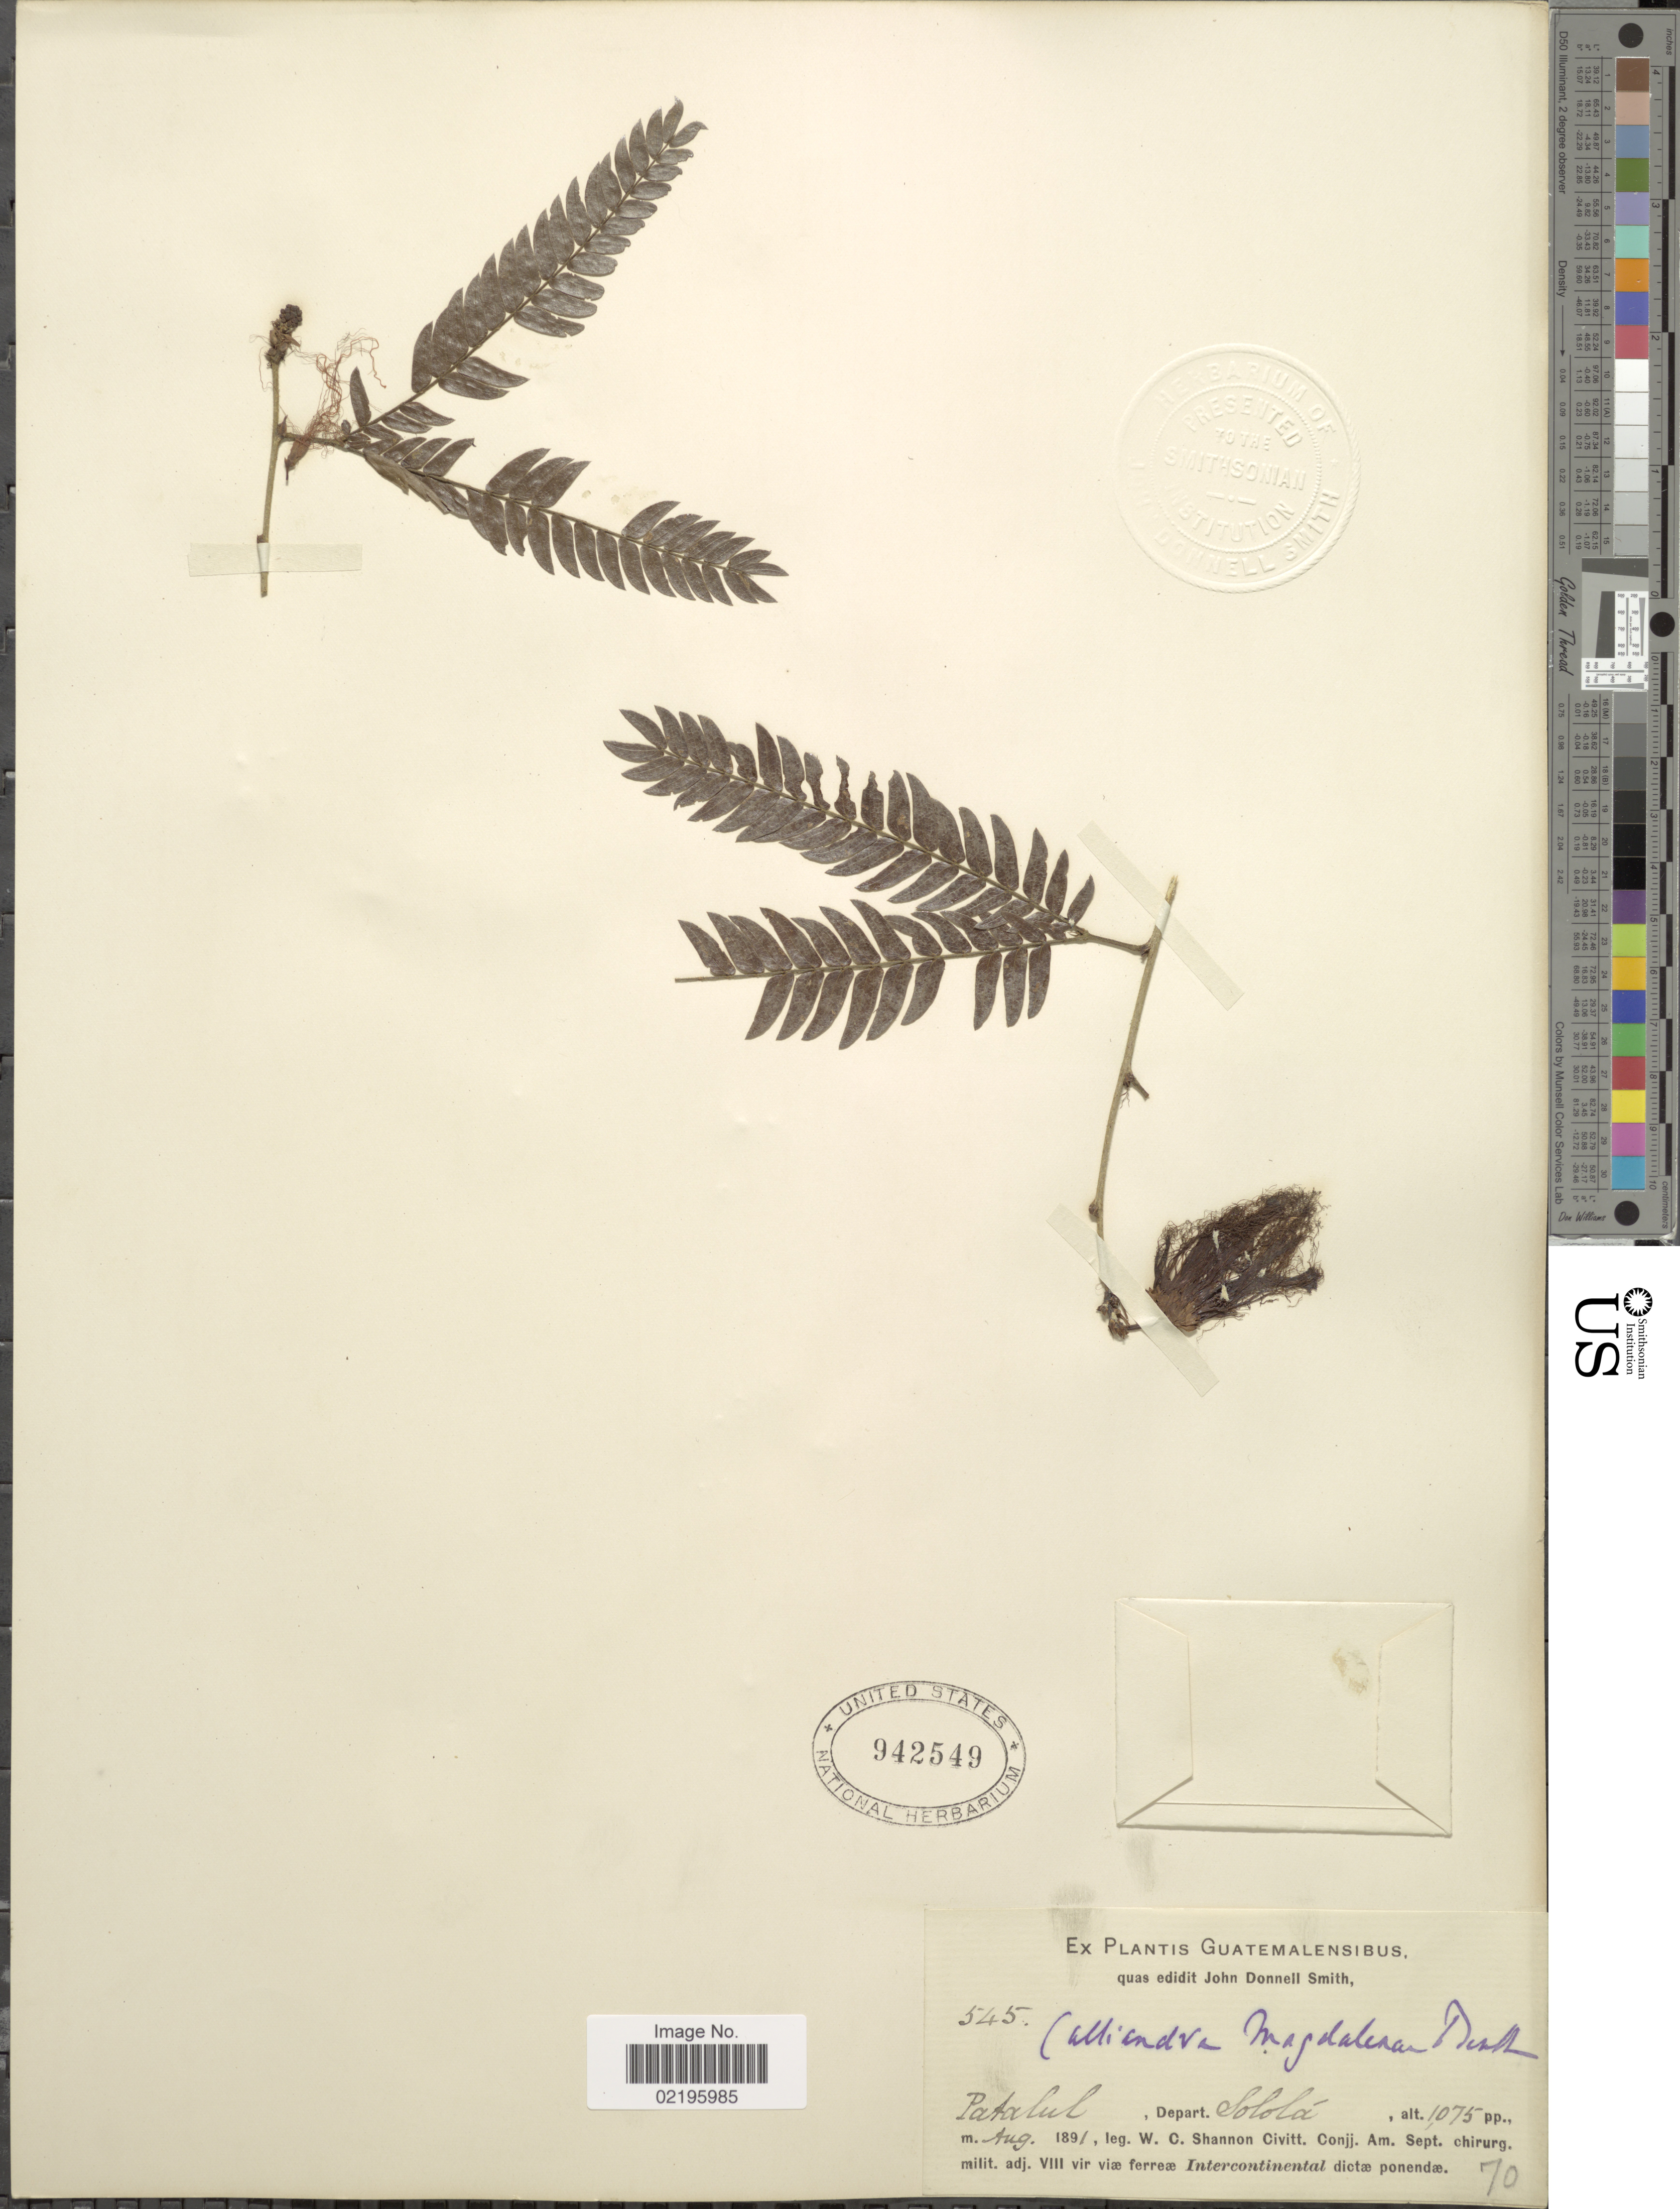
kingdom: Plantae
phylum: Tracheophyta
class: Magnoliopsida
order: Fabales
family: Fabaceae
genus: Calliandra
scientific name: Calliandra tonduzii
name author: (Britton) Standl.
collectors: W. C. Shannon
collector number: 545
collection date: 1891-08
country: Guatemala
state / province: Sololá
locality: Patalul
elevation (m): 328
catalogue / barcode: US 942549